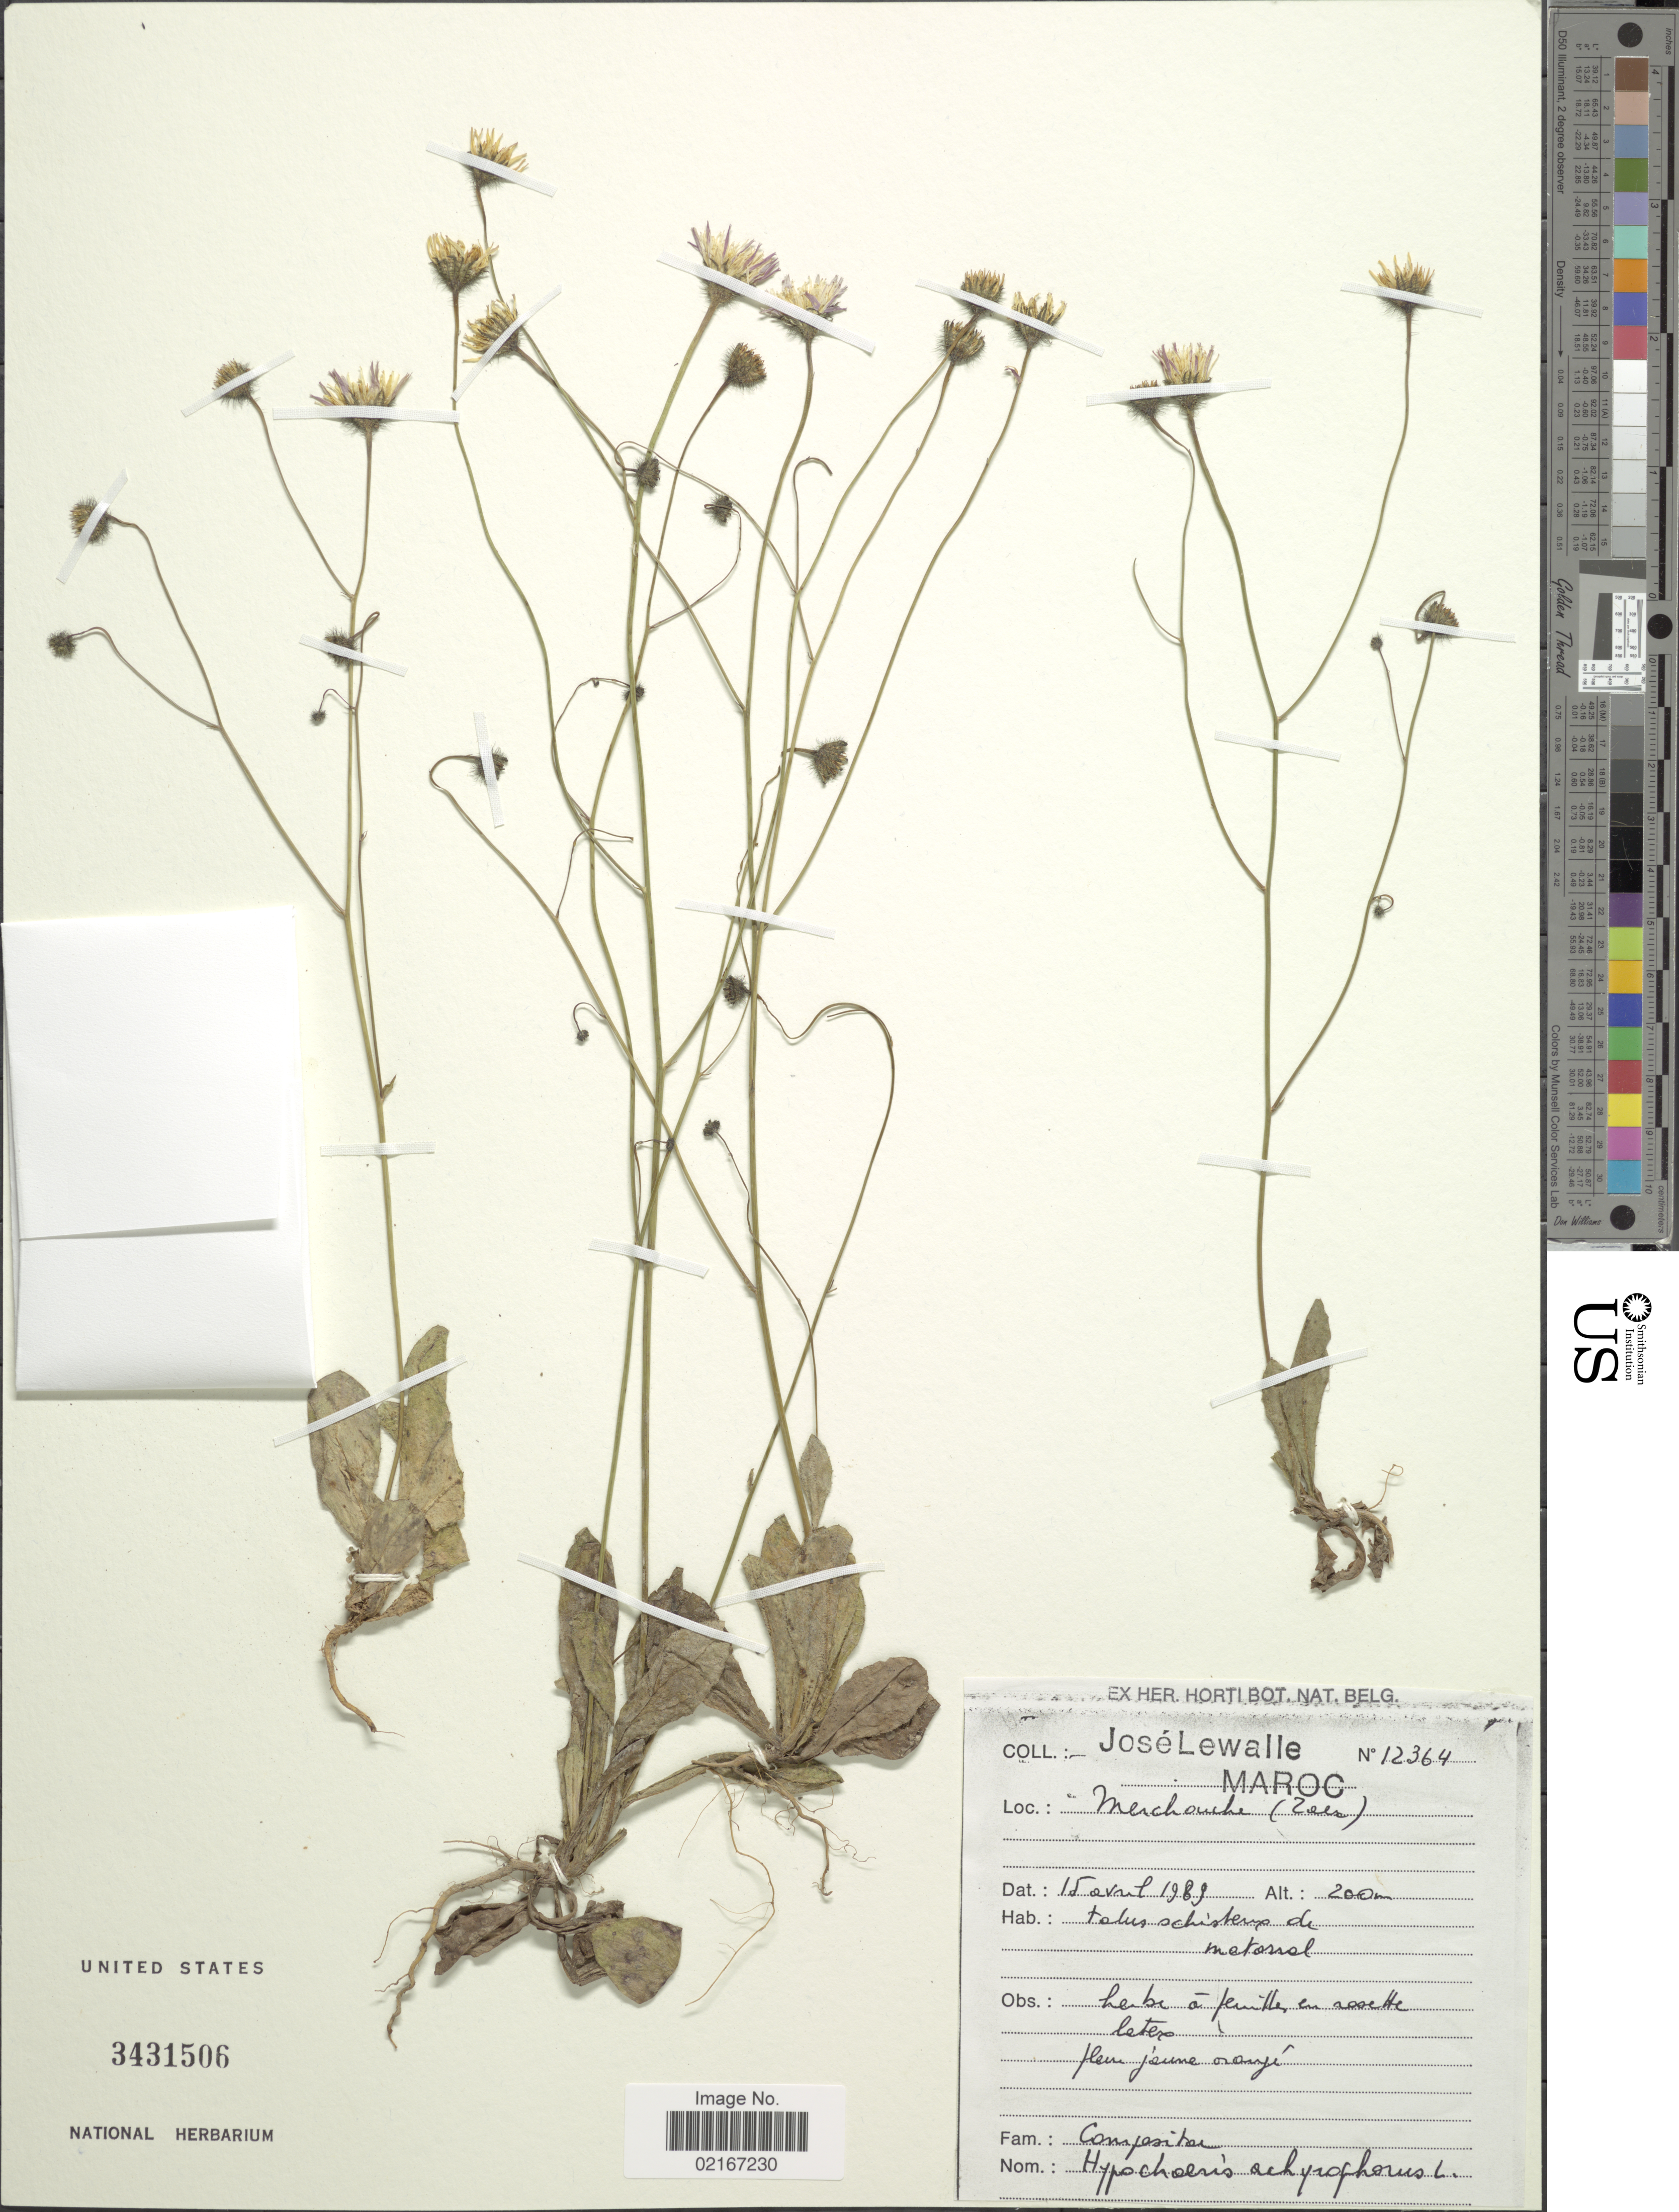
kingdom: Plantae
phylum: Tracheophyta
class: Magnoliopsida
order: Asterales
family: Asteraceae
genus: Hypochaeris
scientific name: Hypochaeris arachnoides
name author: Poir.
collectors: J. Lewalle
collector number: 12364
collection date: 1989-04-15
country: Morocco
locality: Maroc, Merchouche (Zaer)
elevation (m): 200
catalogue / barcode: US 3431506